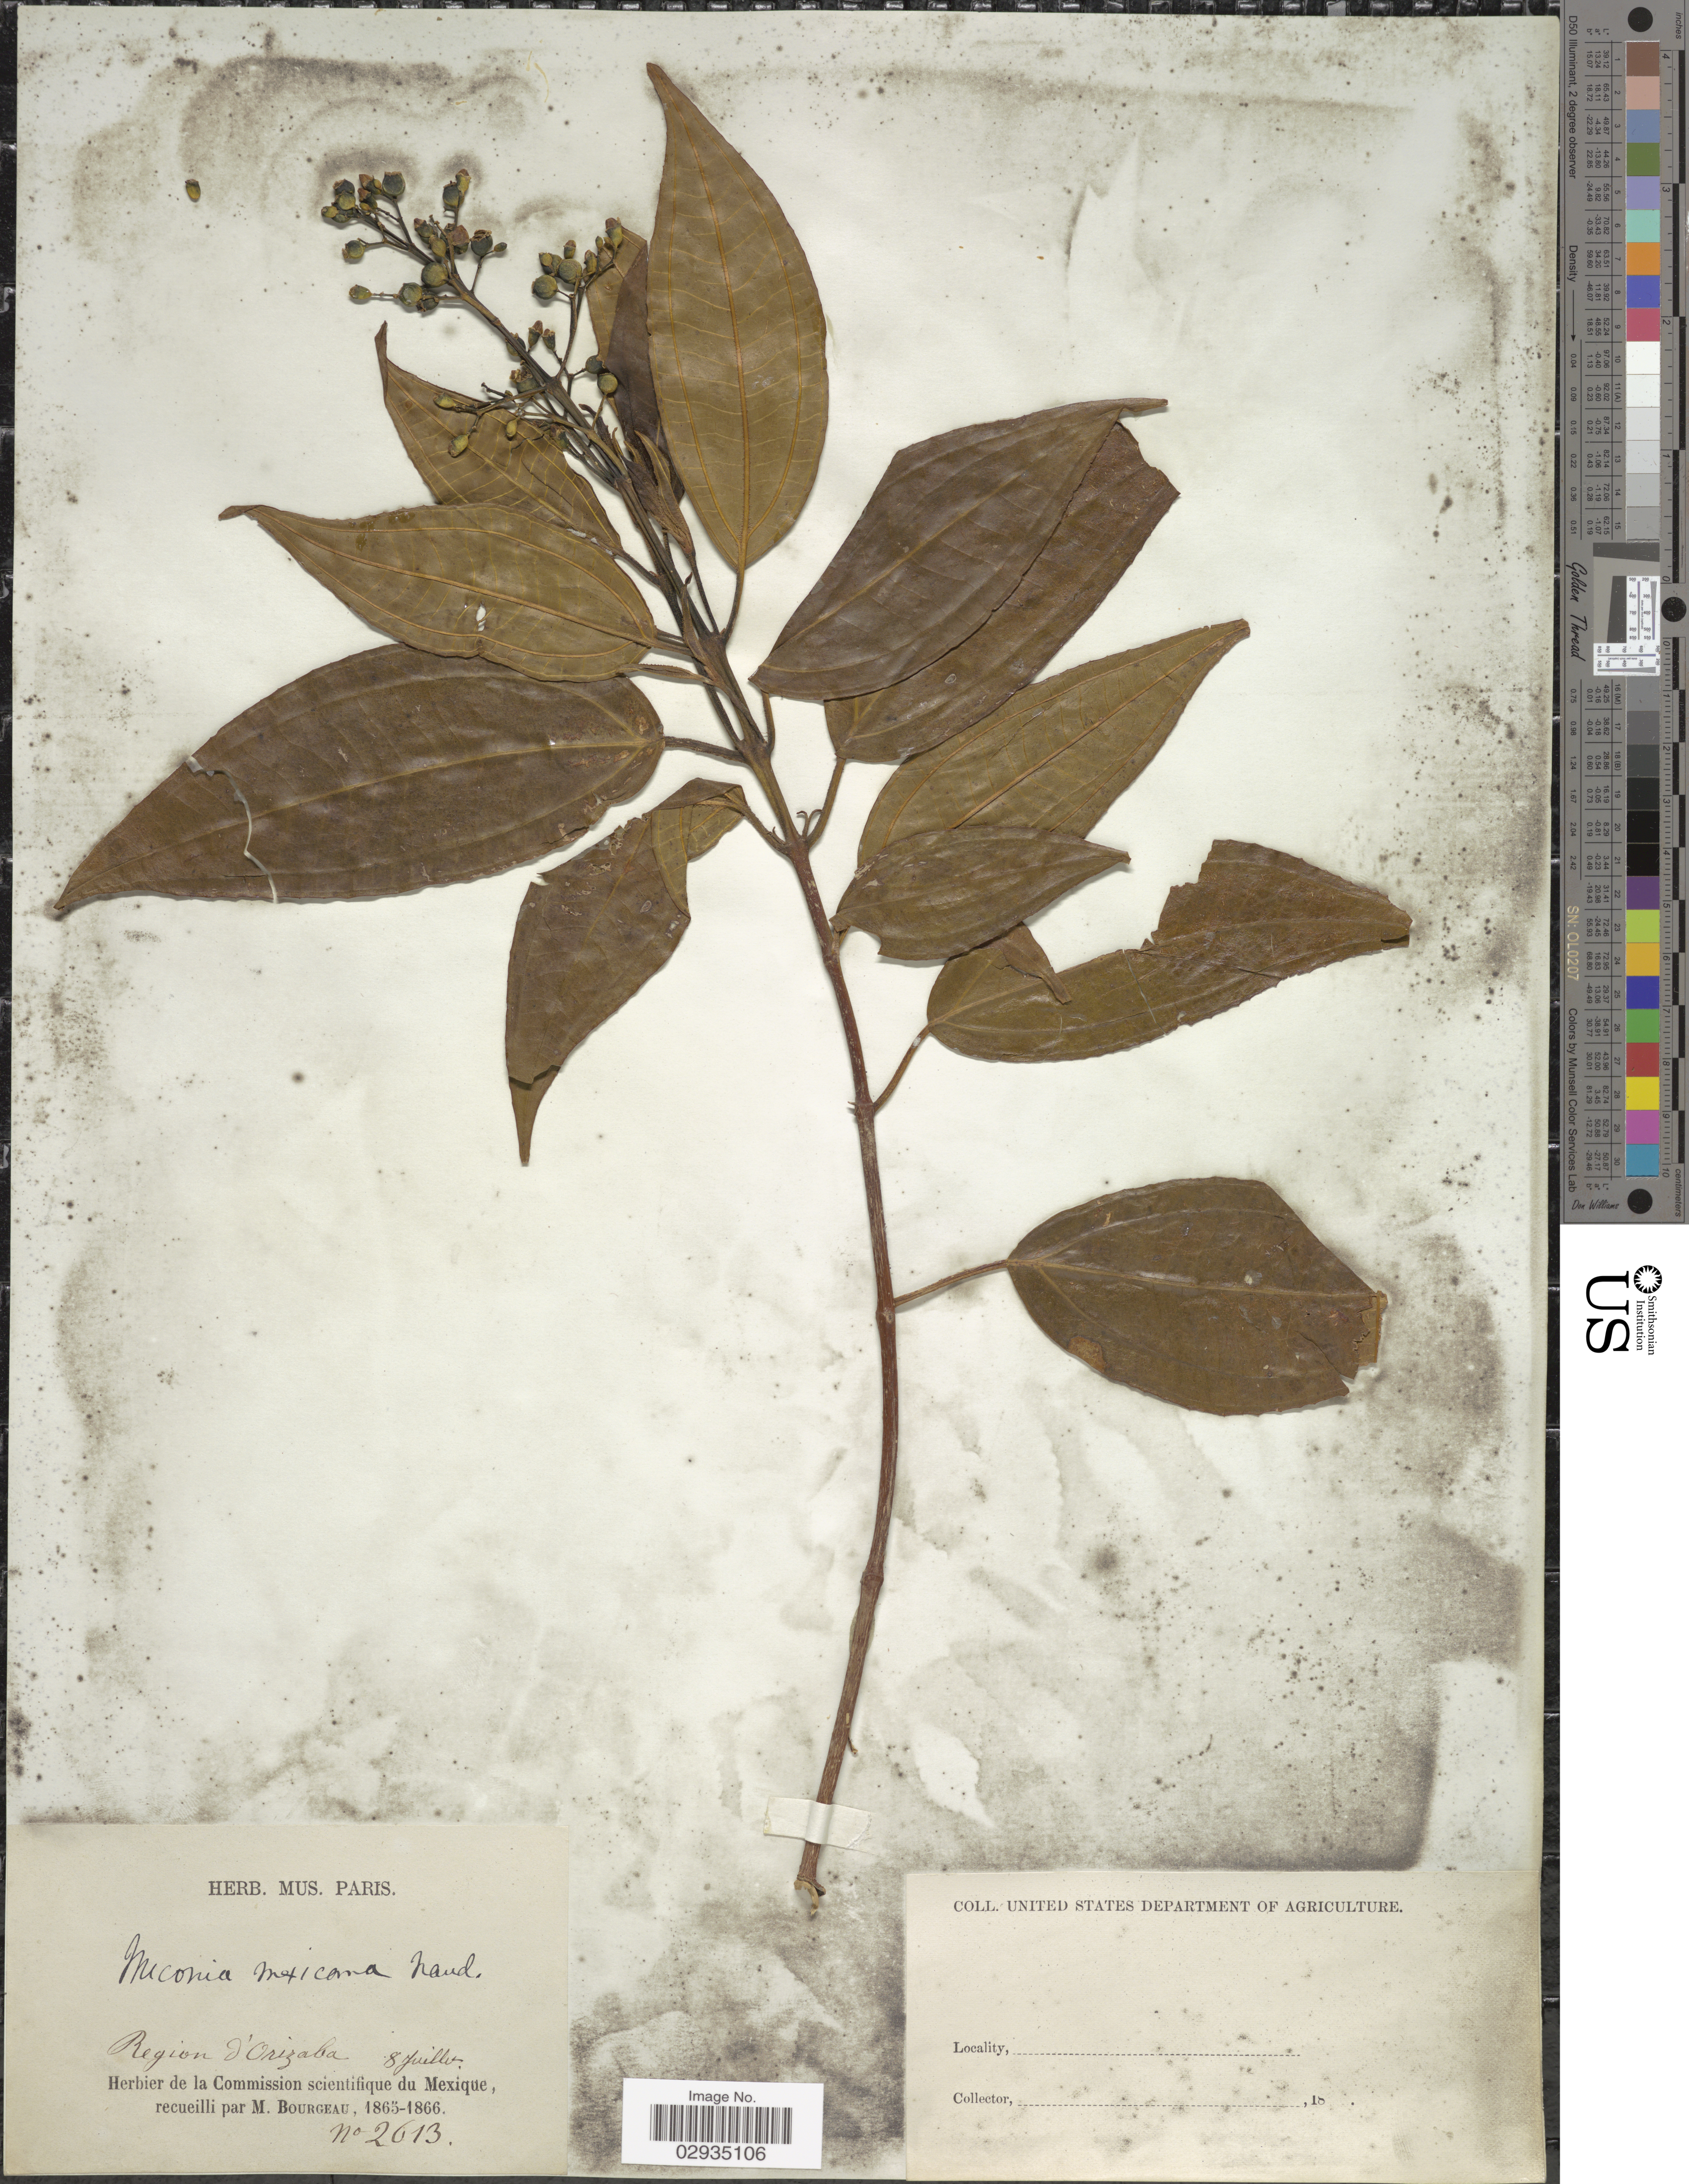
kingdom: Plantae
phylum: Tracheophyta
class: Magnoliopsida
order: Myrtales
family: Melastomataceae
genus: Miconia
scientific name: Miconia mexicana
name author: (Bonpl.) Naudin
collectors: M. Bourgeau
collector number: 2613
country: Mexico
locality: Region d'Orizaba.